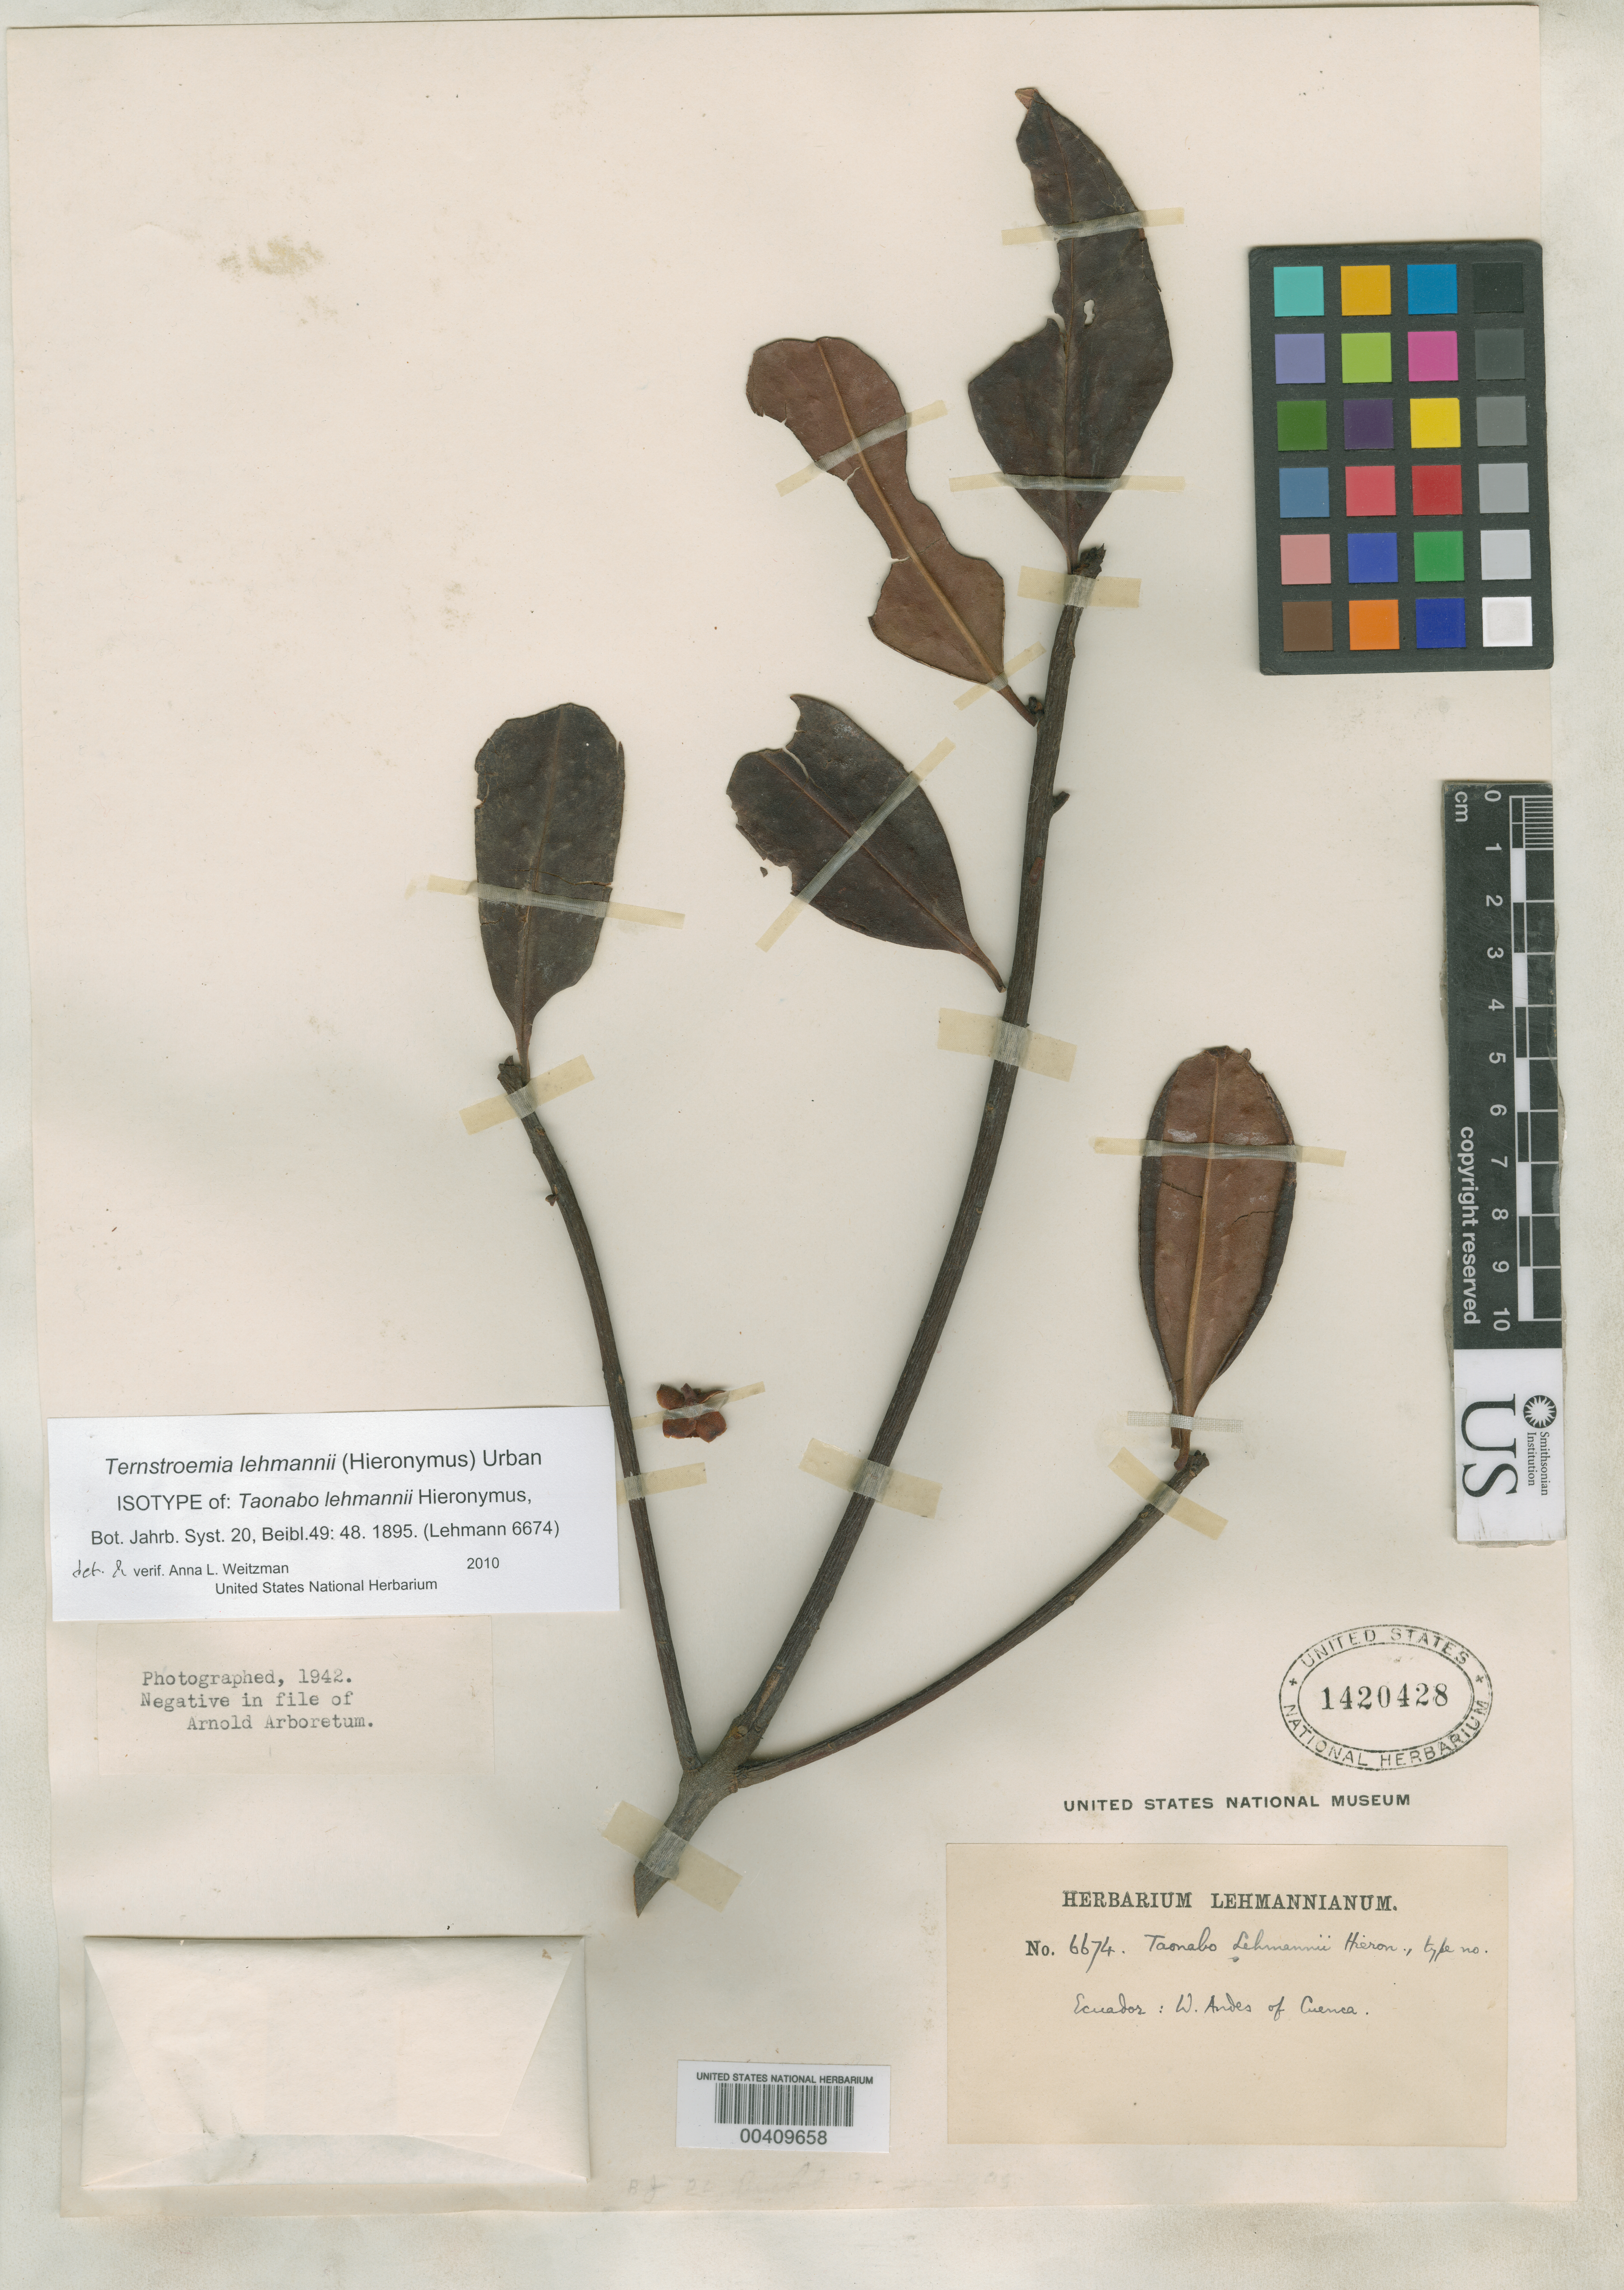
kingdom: Plantae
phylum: Tracheophyta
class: Magnoliopsida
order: Ericales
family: Pentaphylacaceae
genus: Taonabo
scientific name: Taonabo lehmannii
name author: Hieron.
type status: Isotype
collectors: F. C. Lehmann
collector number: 6674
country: Ecuador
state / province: Azuay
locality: W Andes of Cuenca.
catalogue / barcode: US 1420428